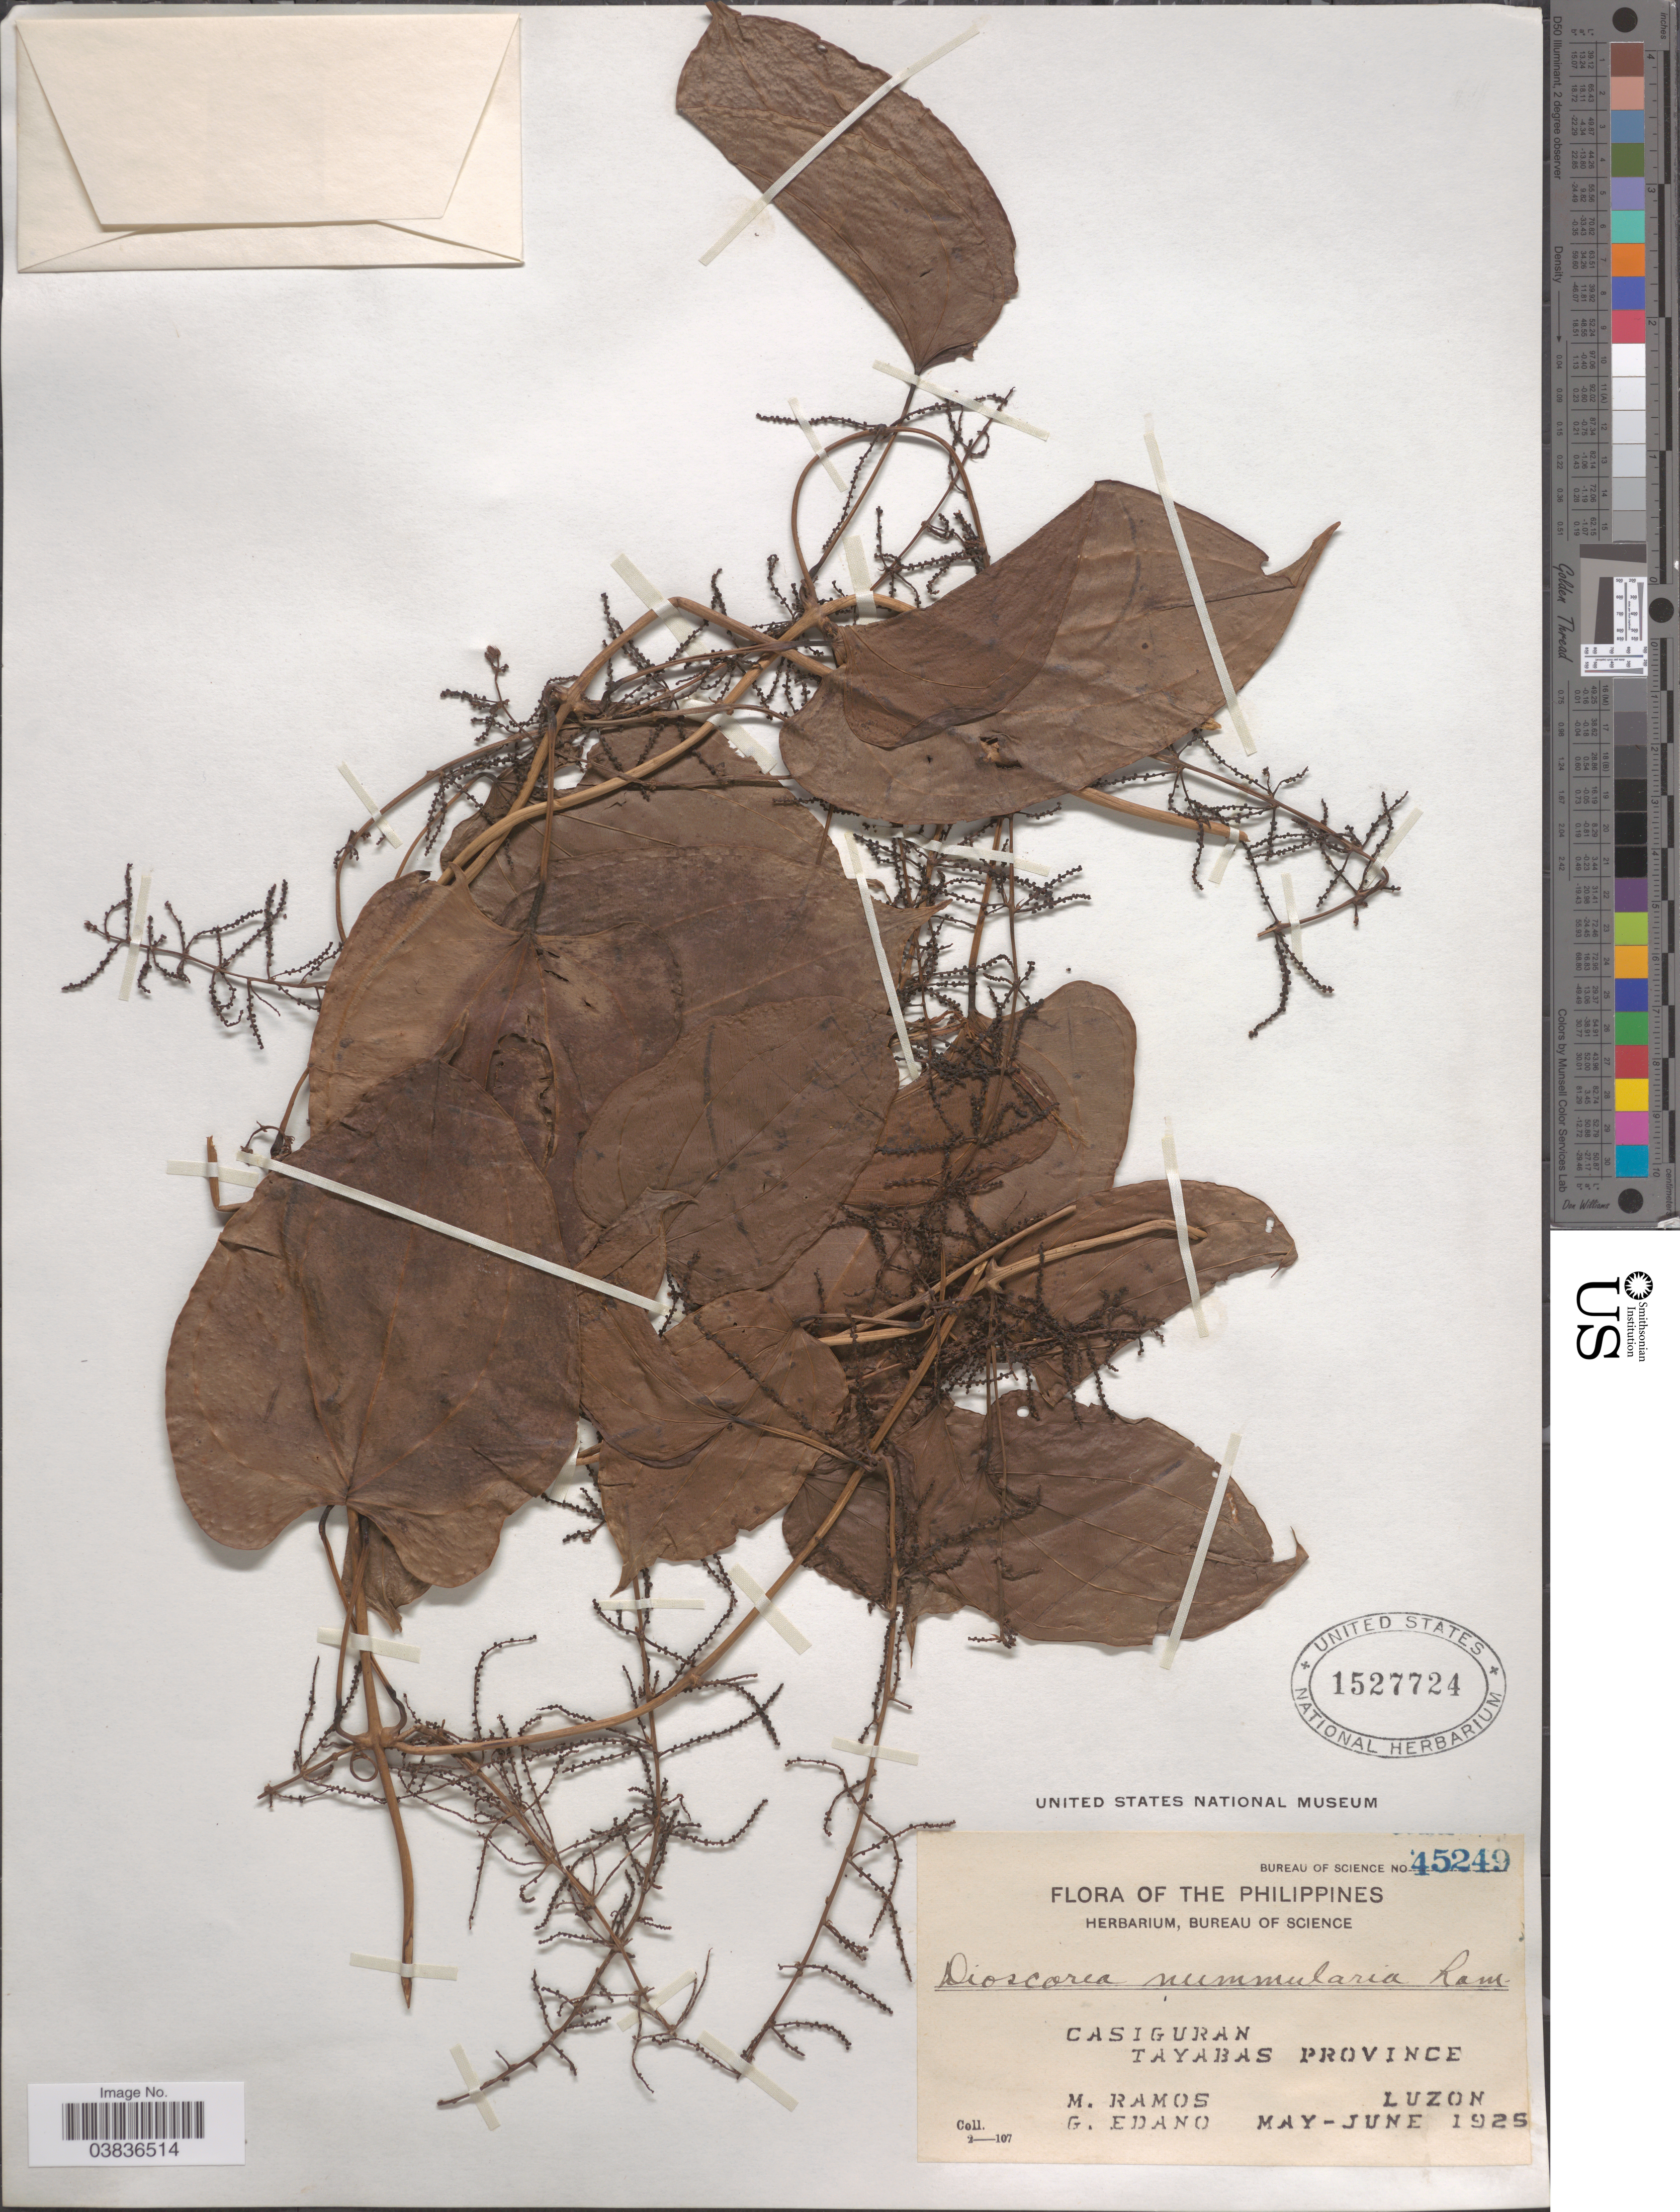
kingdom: Plantae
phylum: Tracheophyta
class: Liliopsida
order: Dioscoreales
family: Dioscoreaceae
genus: Dioscorea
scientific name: Dioscorea nummularia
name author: Lam.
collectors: M. Ramos & G. Edaño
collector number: Bureau of Science 45249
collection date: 1925-05/1925-06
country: Philippines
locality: Casiguran, Tayabas Province, Luzon.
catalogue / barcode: US 1527724